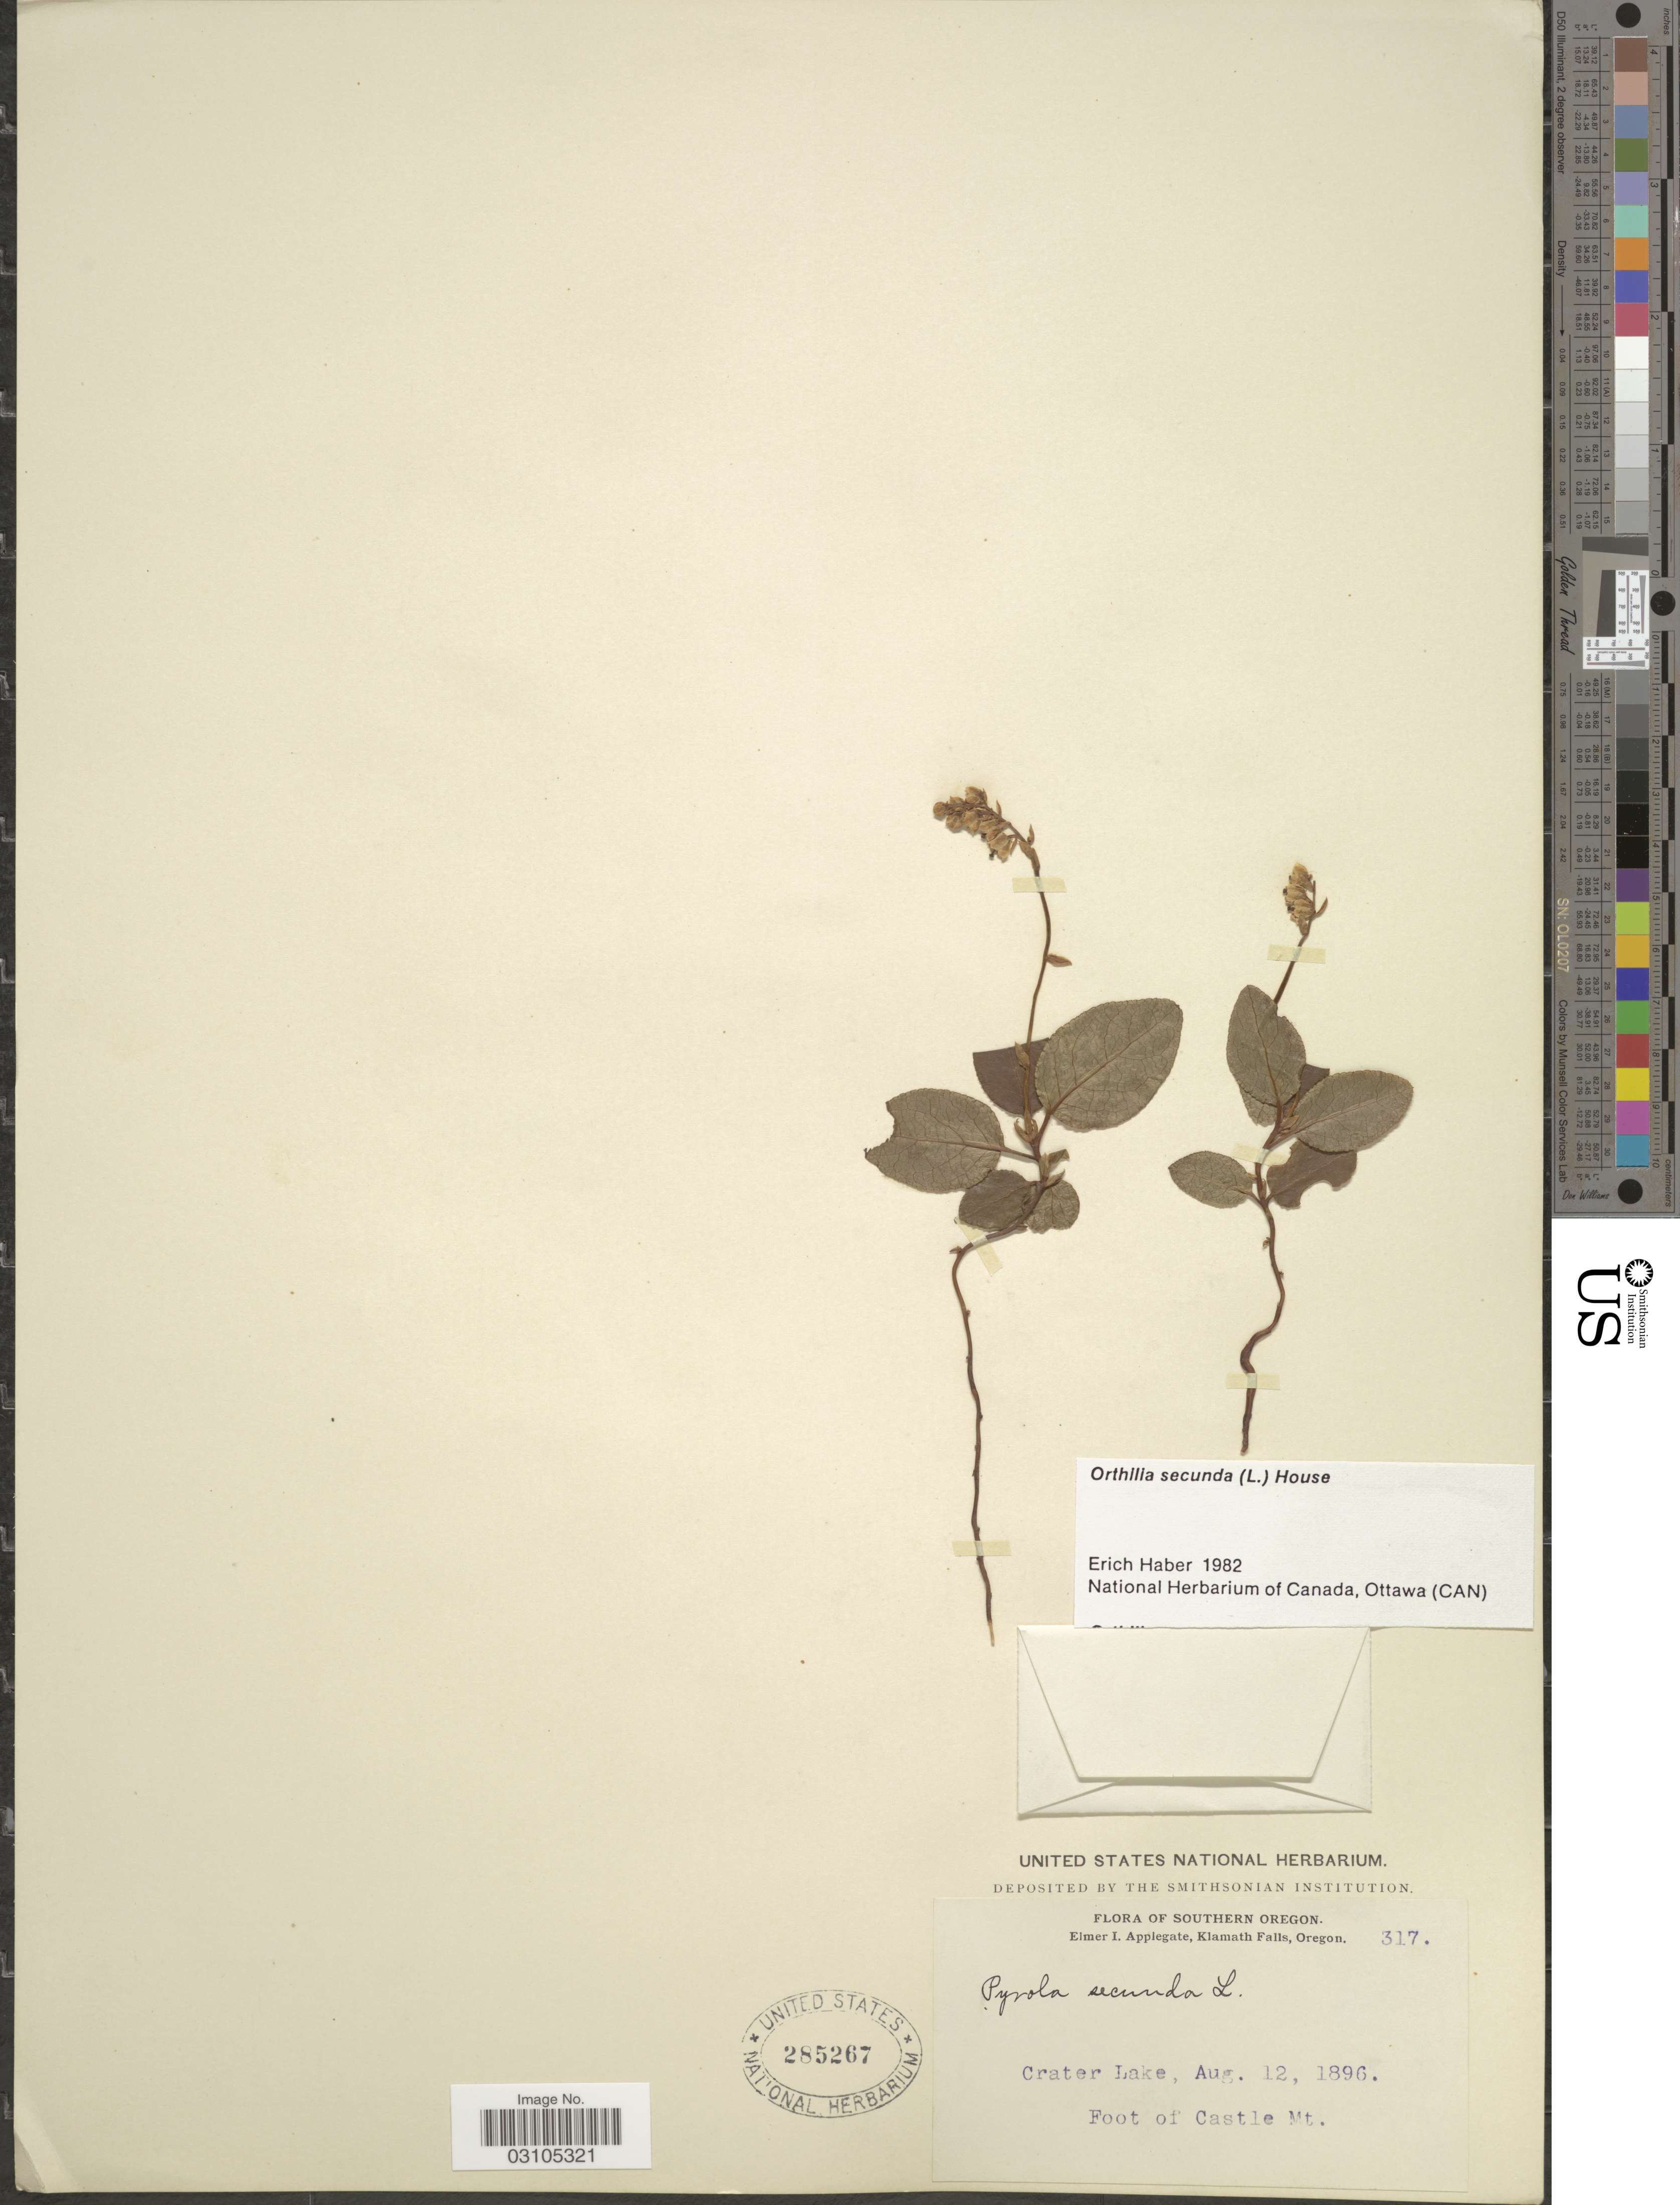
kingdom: Plantae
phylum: Tracheophyta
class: Magnoliopsida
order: Ericales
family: Ericaceae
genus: Orthilia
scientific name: Orthilia secunda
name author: (L.) House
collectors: E. I. Applegate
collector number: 317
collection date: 1896-08-12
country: United States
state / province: Oregon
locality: Southern Oregon. Klamath Falls. [unsure placement] Crater Lake. Foot of Castle Mt.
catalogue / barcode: US 285267